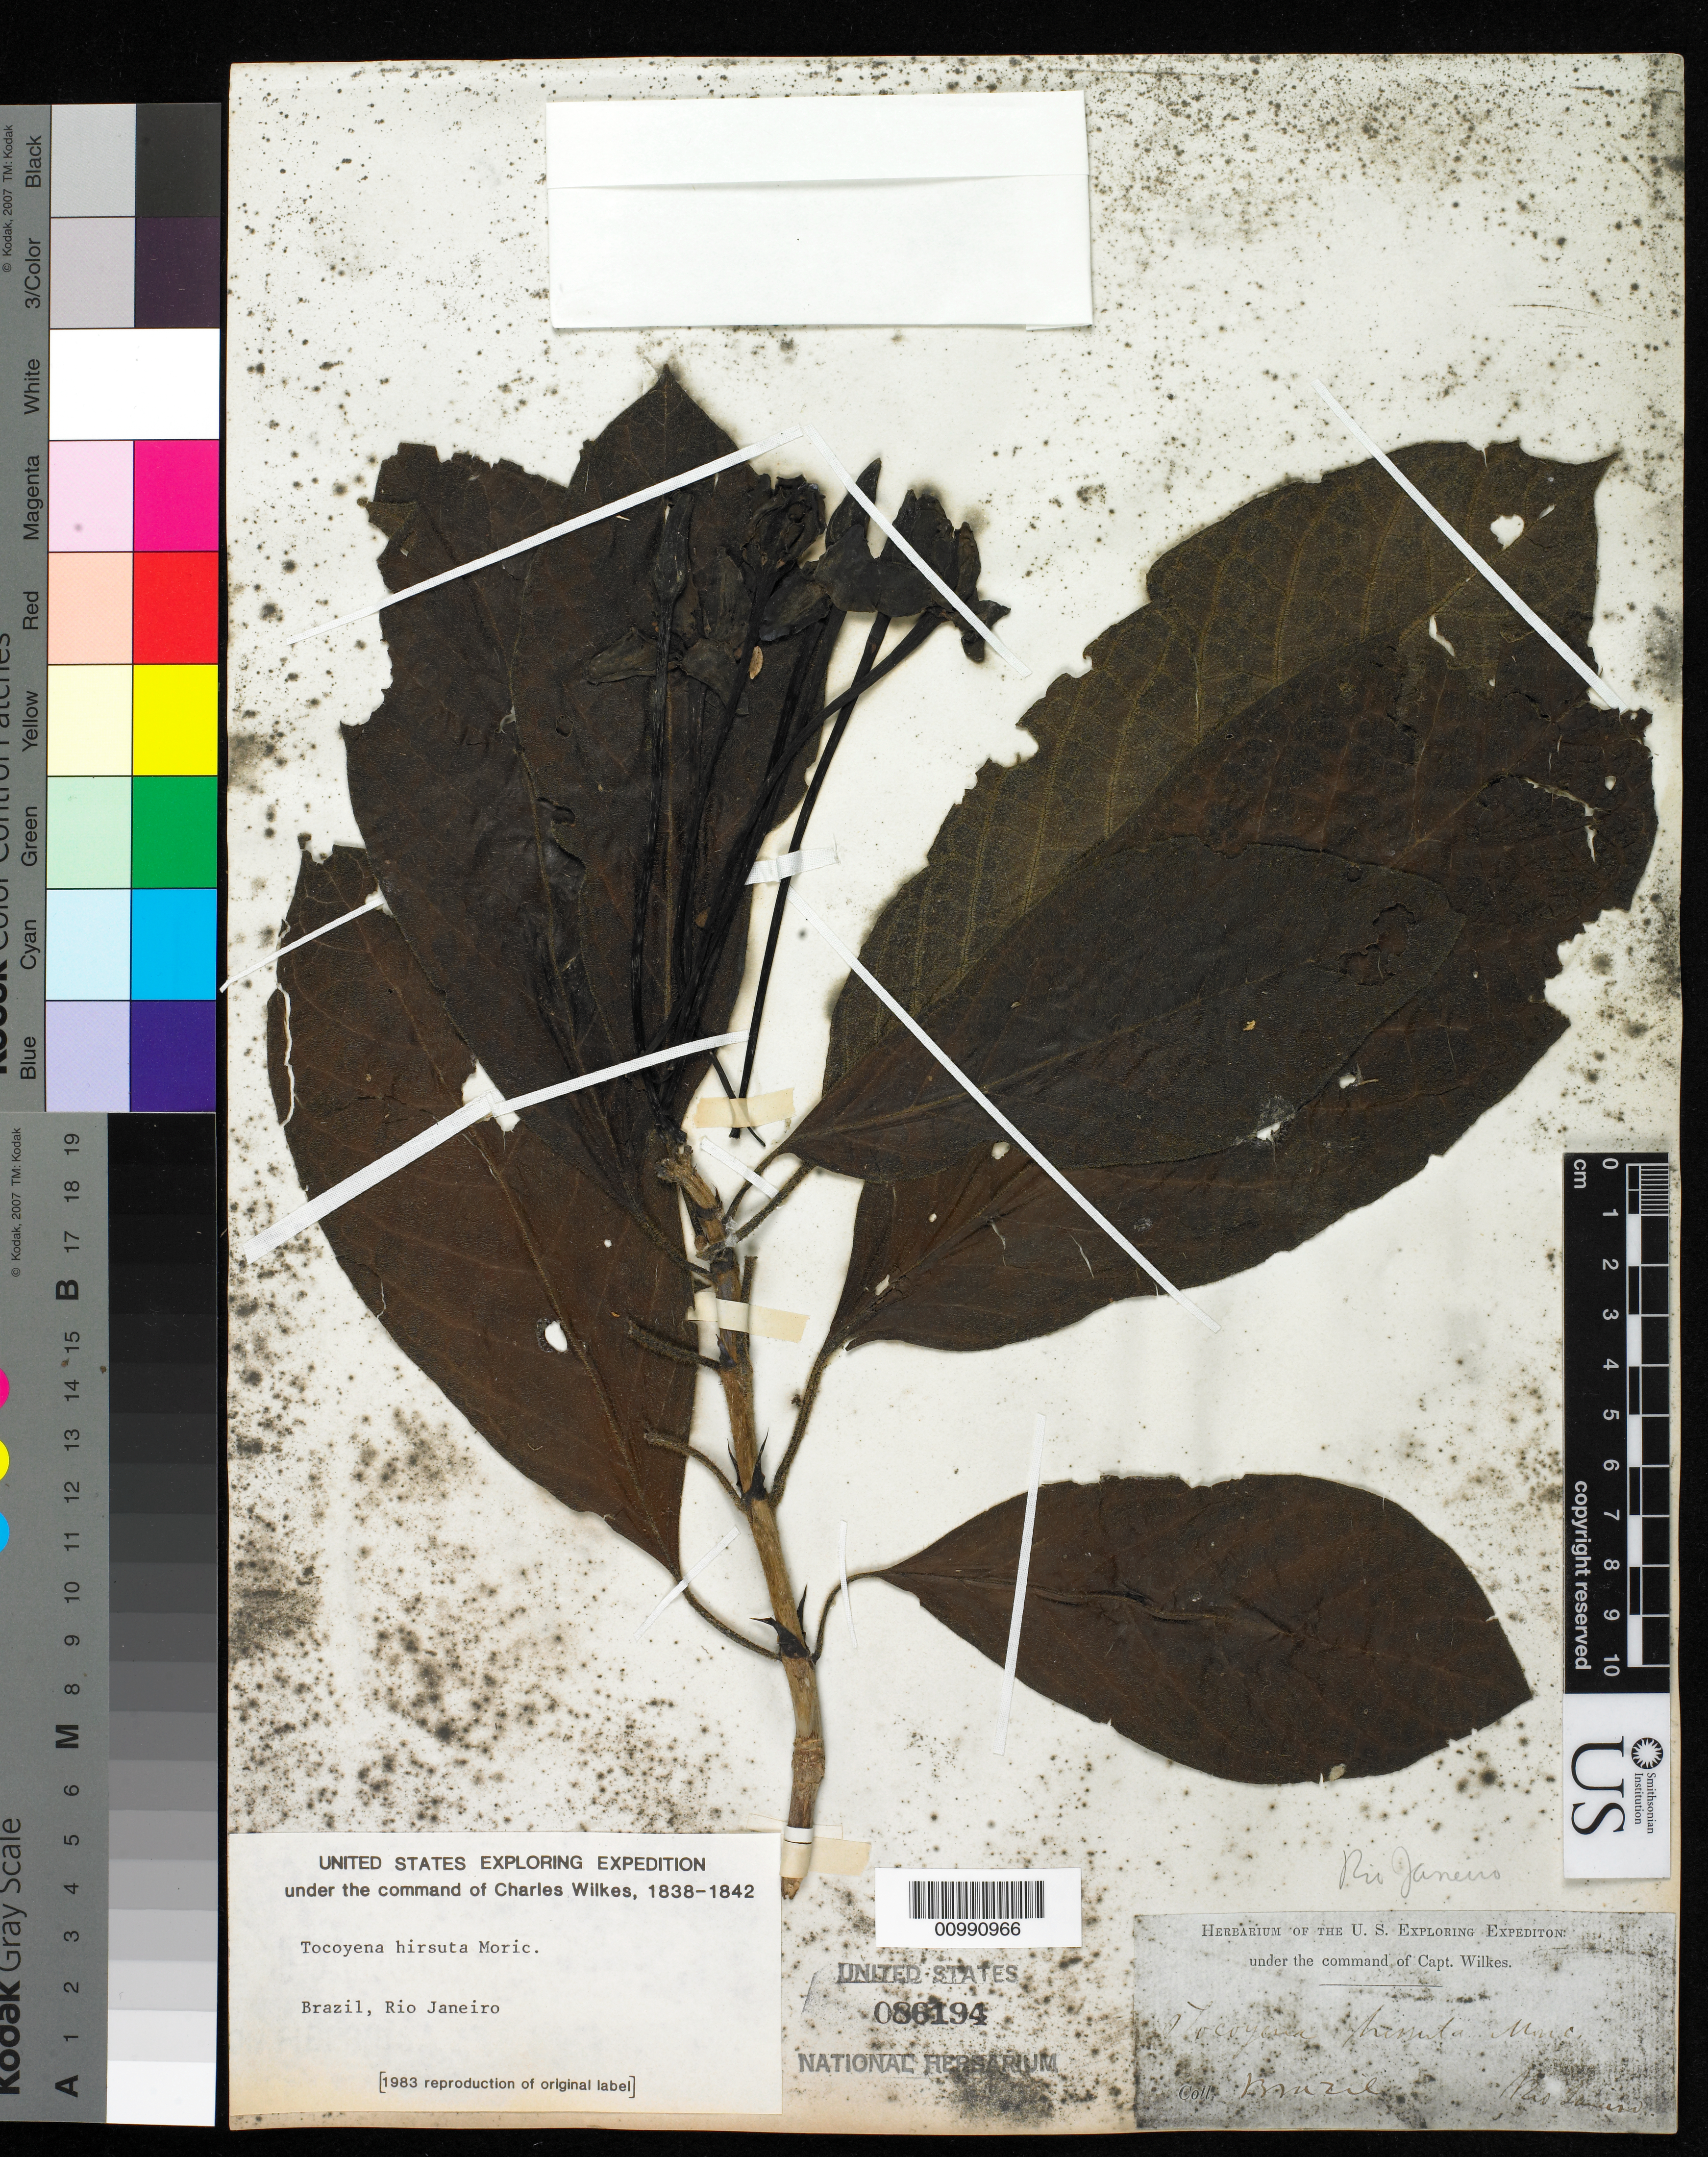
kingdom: Plantae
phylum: Tracheophyta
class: Magnoliopsida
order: Gentianales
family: Rubiaceae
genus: Tocoyena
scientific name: Tocoyena hirsuta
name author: Moric. ex DC.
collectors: Wilkes Explor. Exped.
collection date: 1838/1842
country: Brazil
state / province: Rio de Janeiro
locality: Brazil Rio Janeiro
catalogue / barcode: US 86194